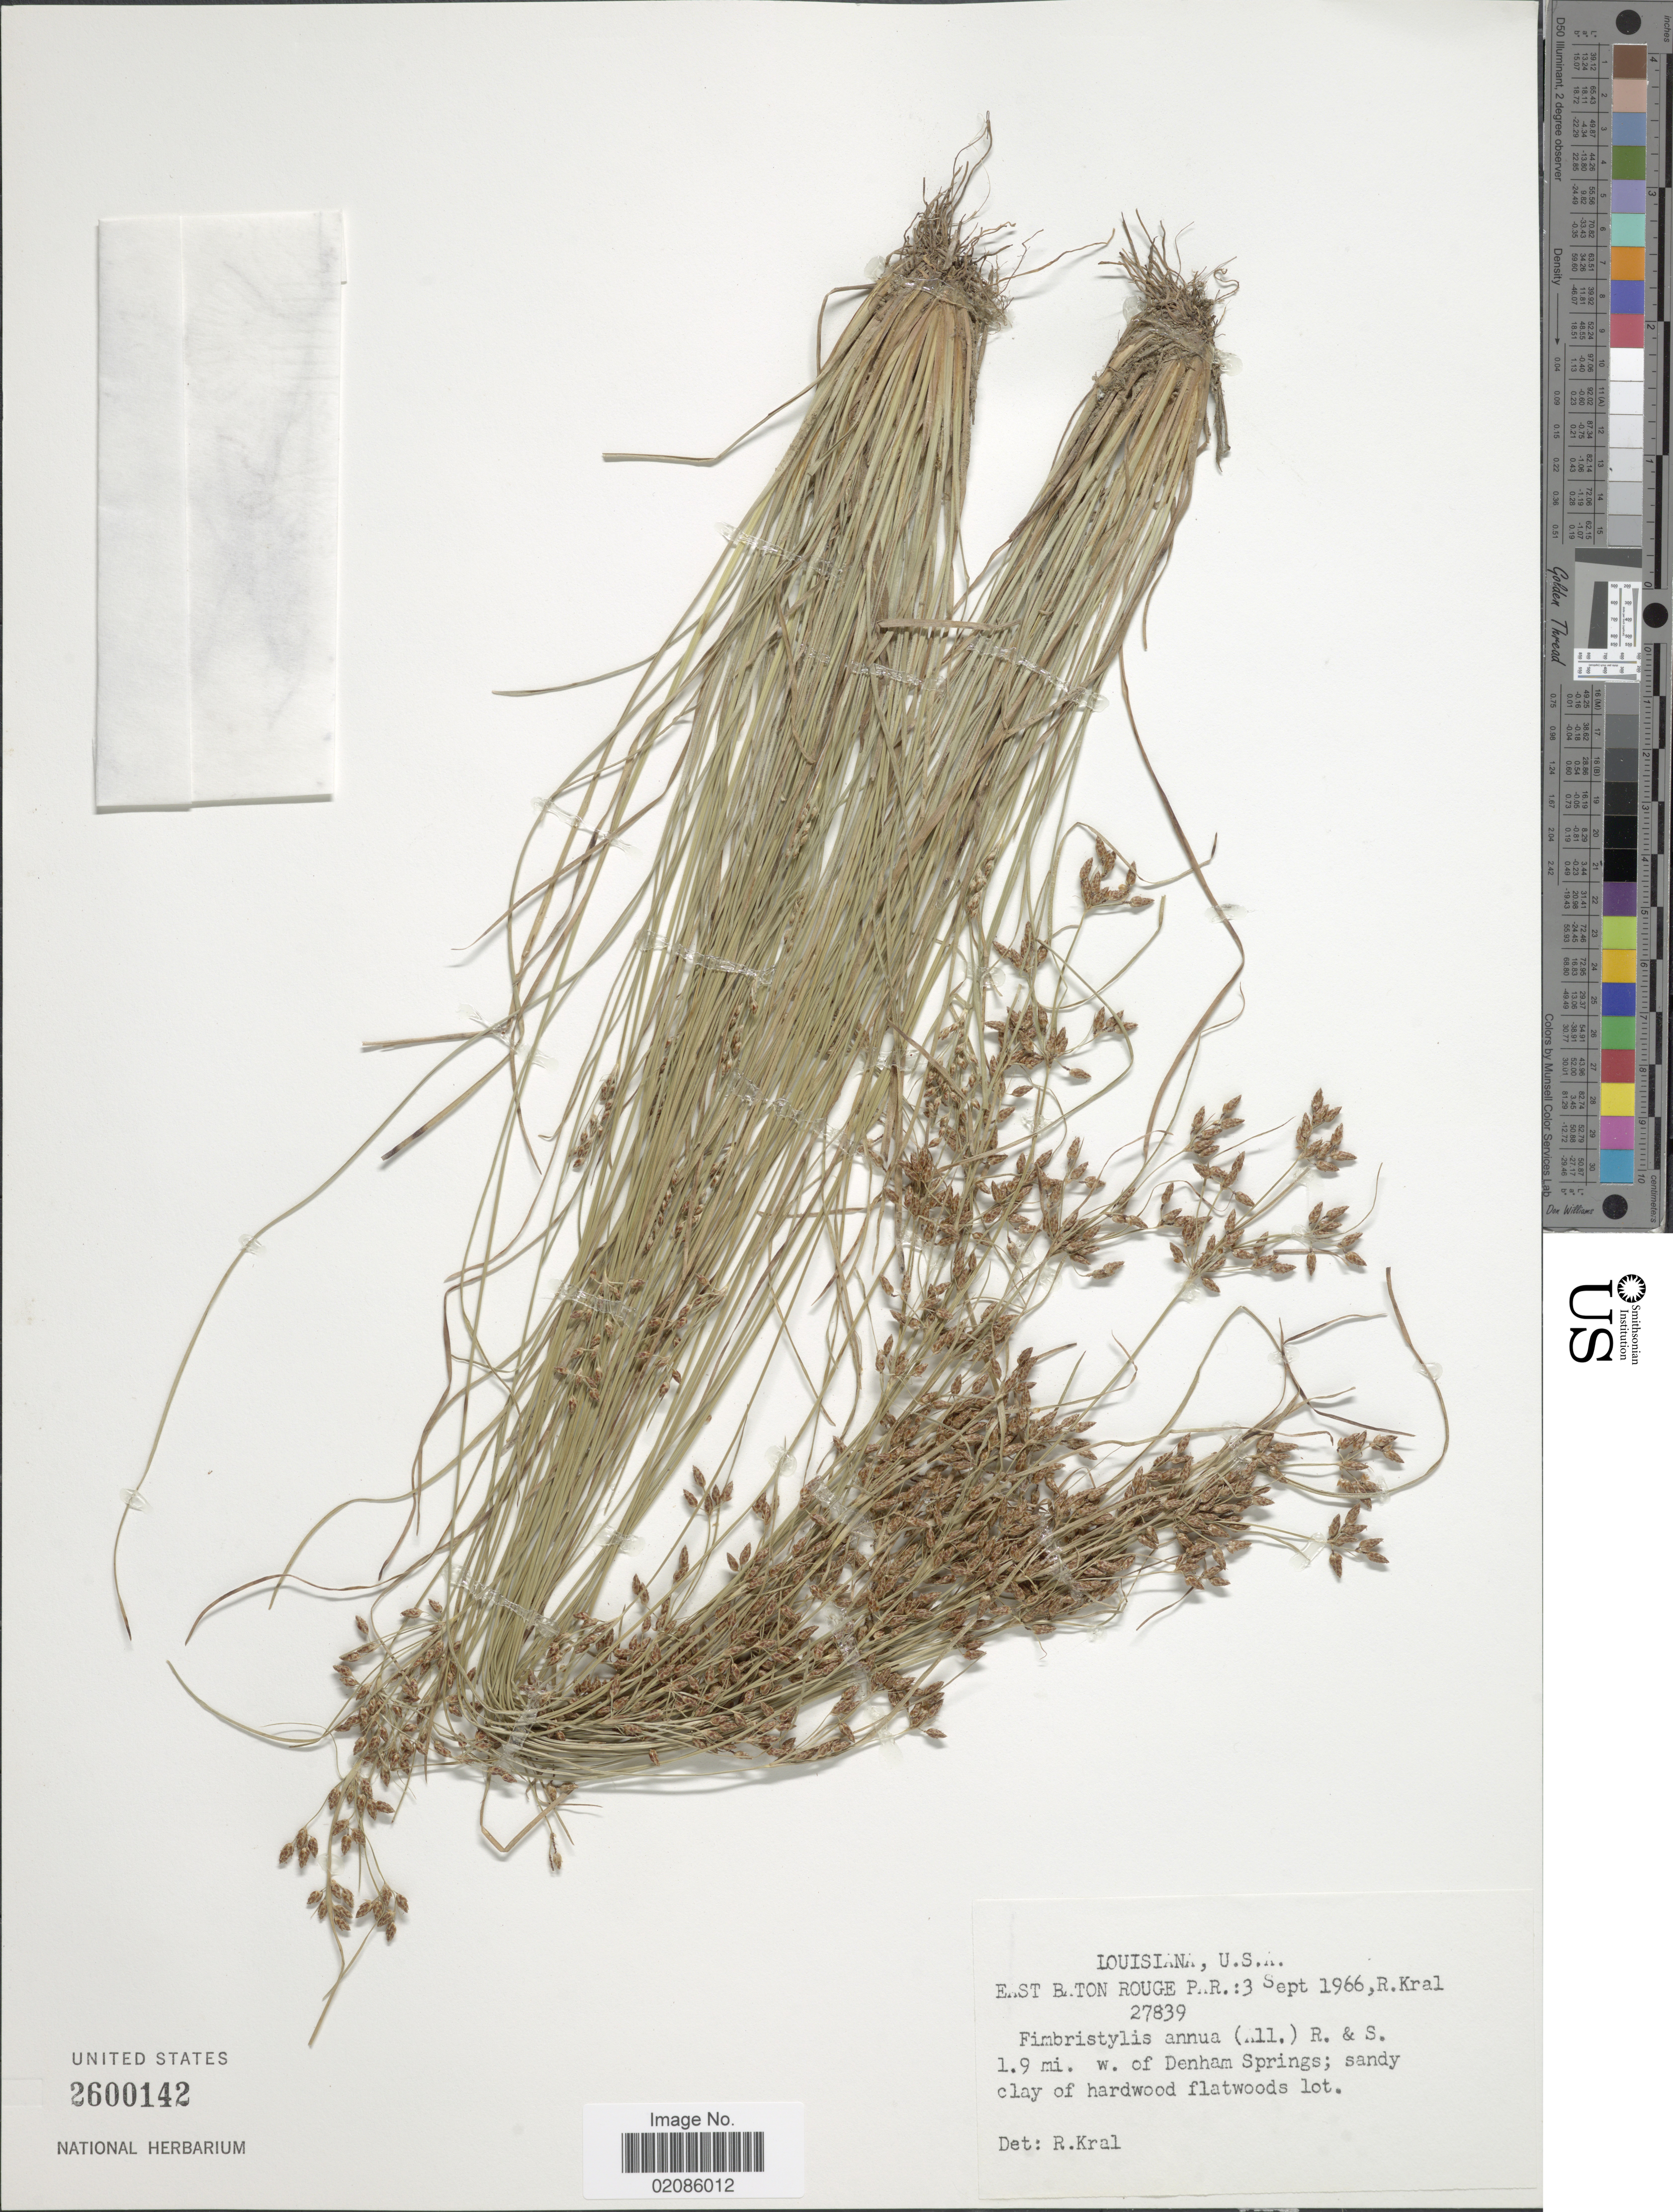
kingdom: Plantae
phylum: Tracheophyta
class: Liliopsida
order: Poales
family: Cyperaceae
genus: Fimbristylis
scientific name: Fimbristylis annua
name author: (All.) Roem. & Schult.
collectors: R. Kral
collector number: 27839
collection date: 1966-09-03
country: United States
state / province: Louisiana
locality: East Banton Rouge Park. 1.9 mi. w. of Denham Springs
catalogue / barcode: US 2600142